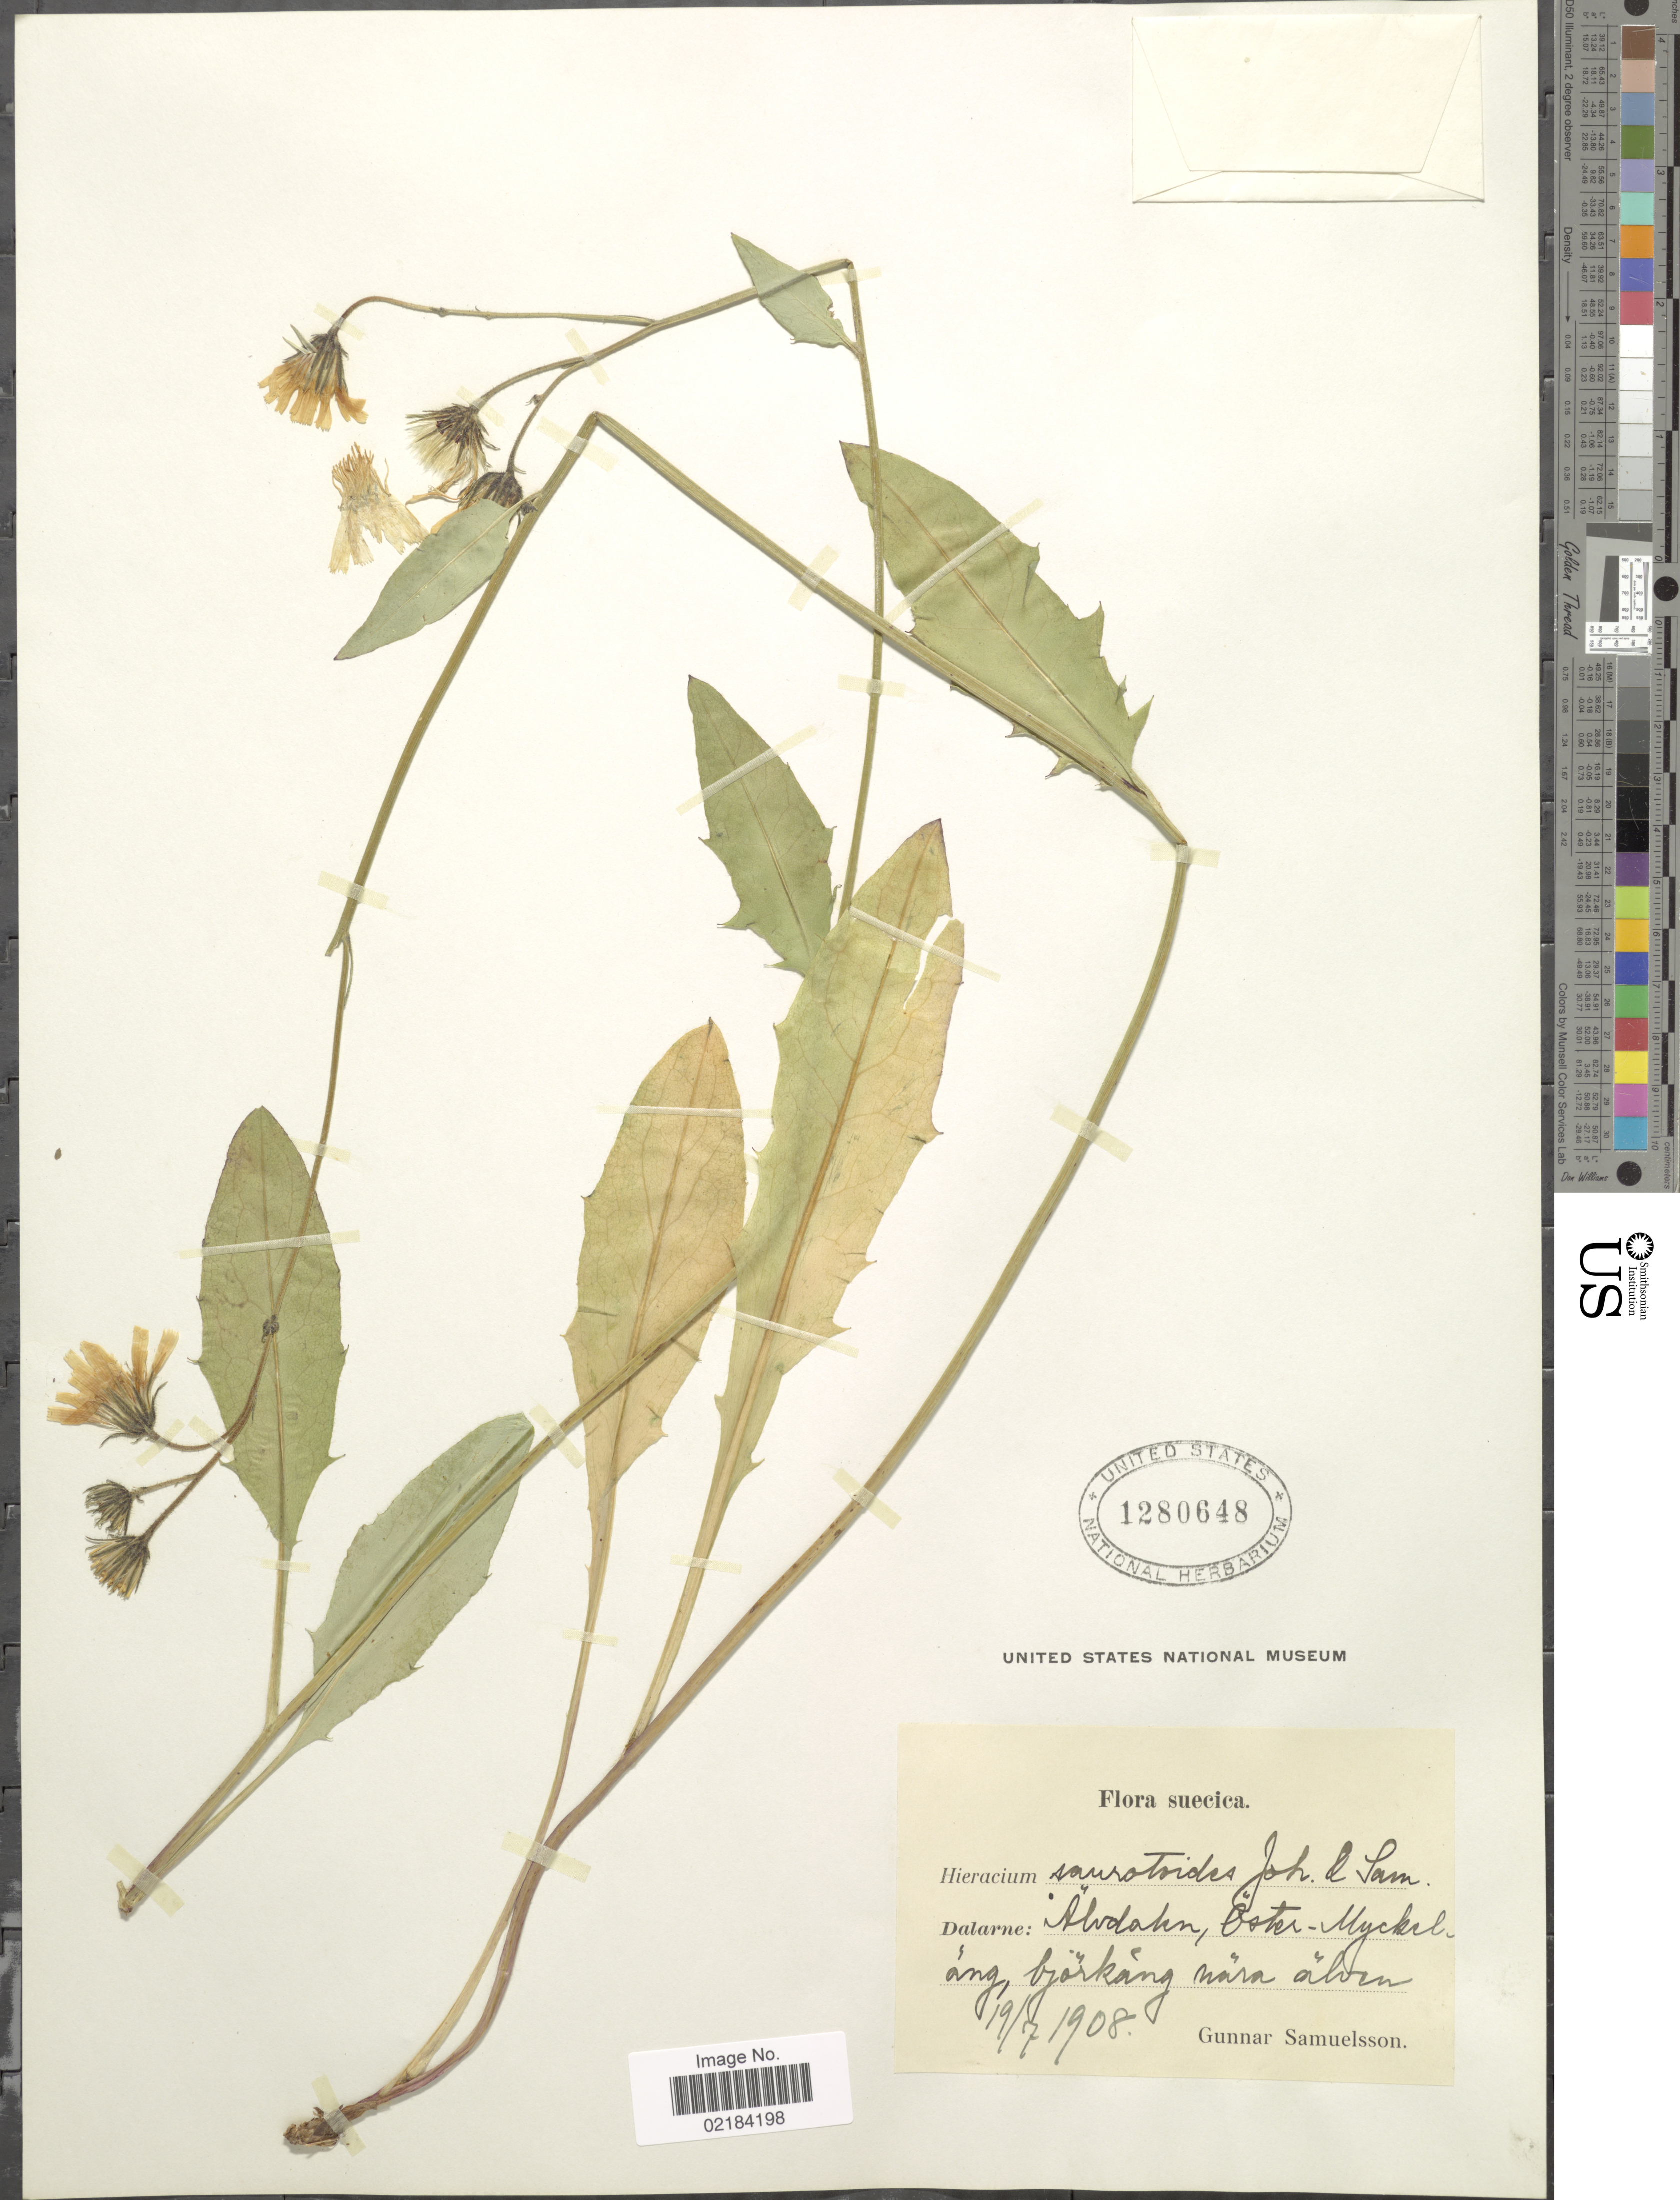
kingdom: Plantae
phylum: Tracheophyta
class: Magnoliopsida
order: Asterales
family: Asteraceae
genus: Hieracium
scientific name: Hieracium saurotoides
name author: Johanss. & Lam.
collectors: G. Samuelsson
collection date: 1908-07-19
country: Sweden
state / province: Dalarna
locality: Dalarne: Älvdalen, Öster Myrkölen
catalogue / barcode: US 1280648